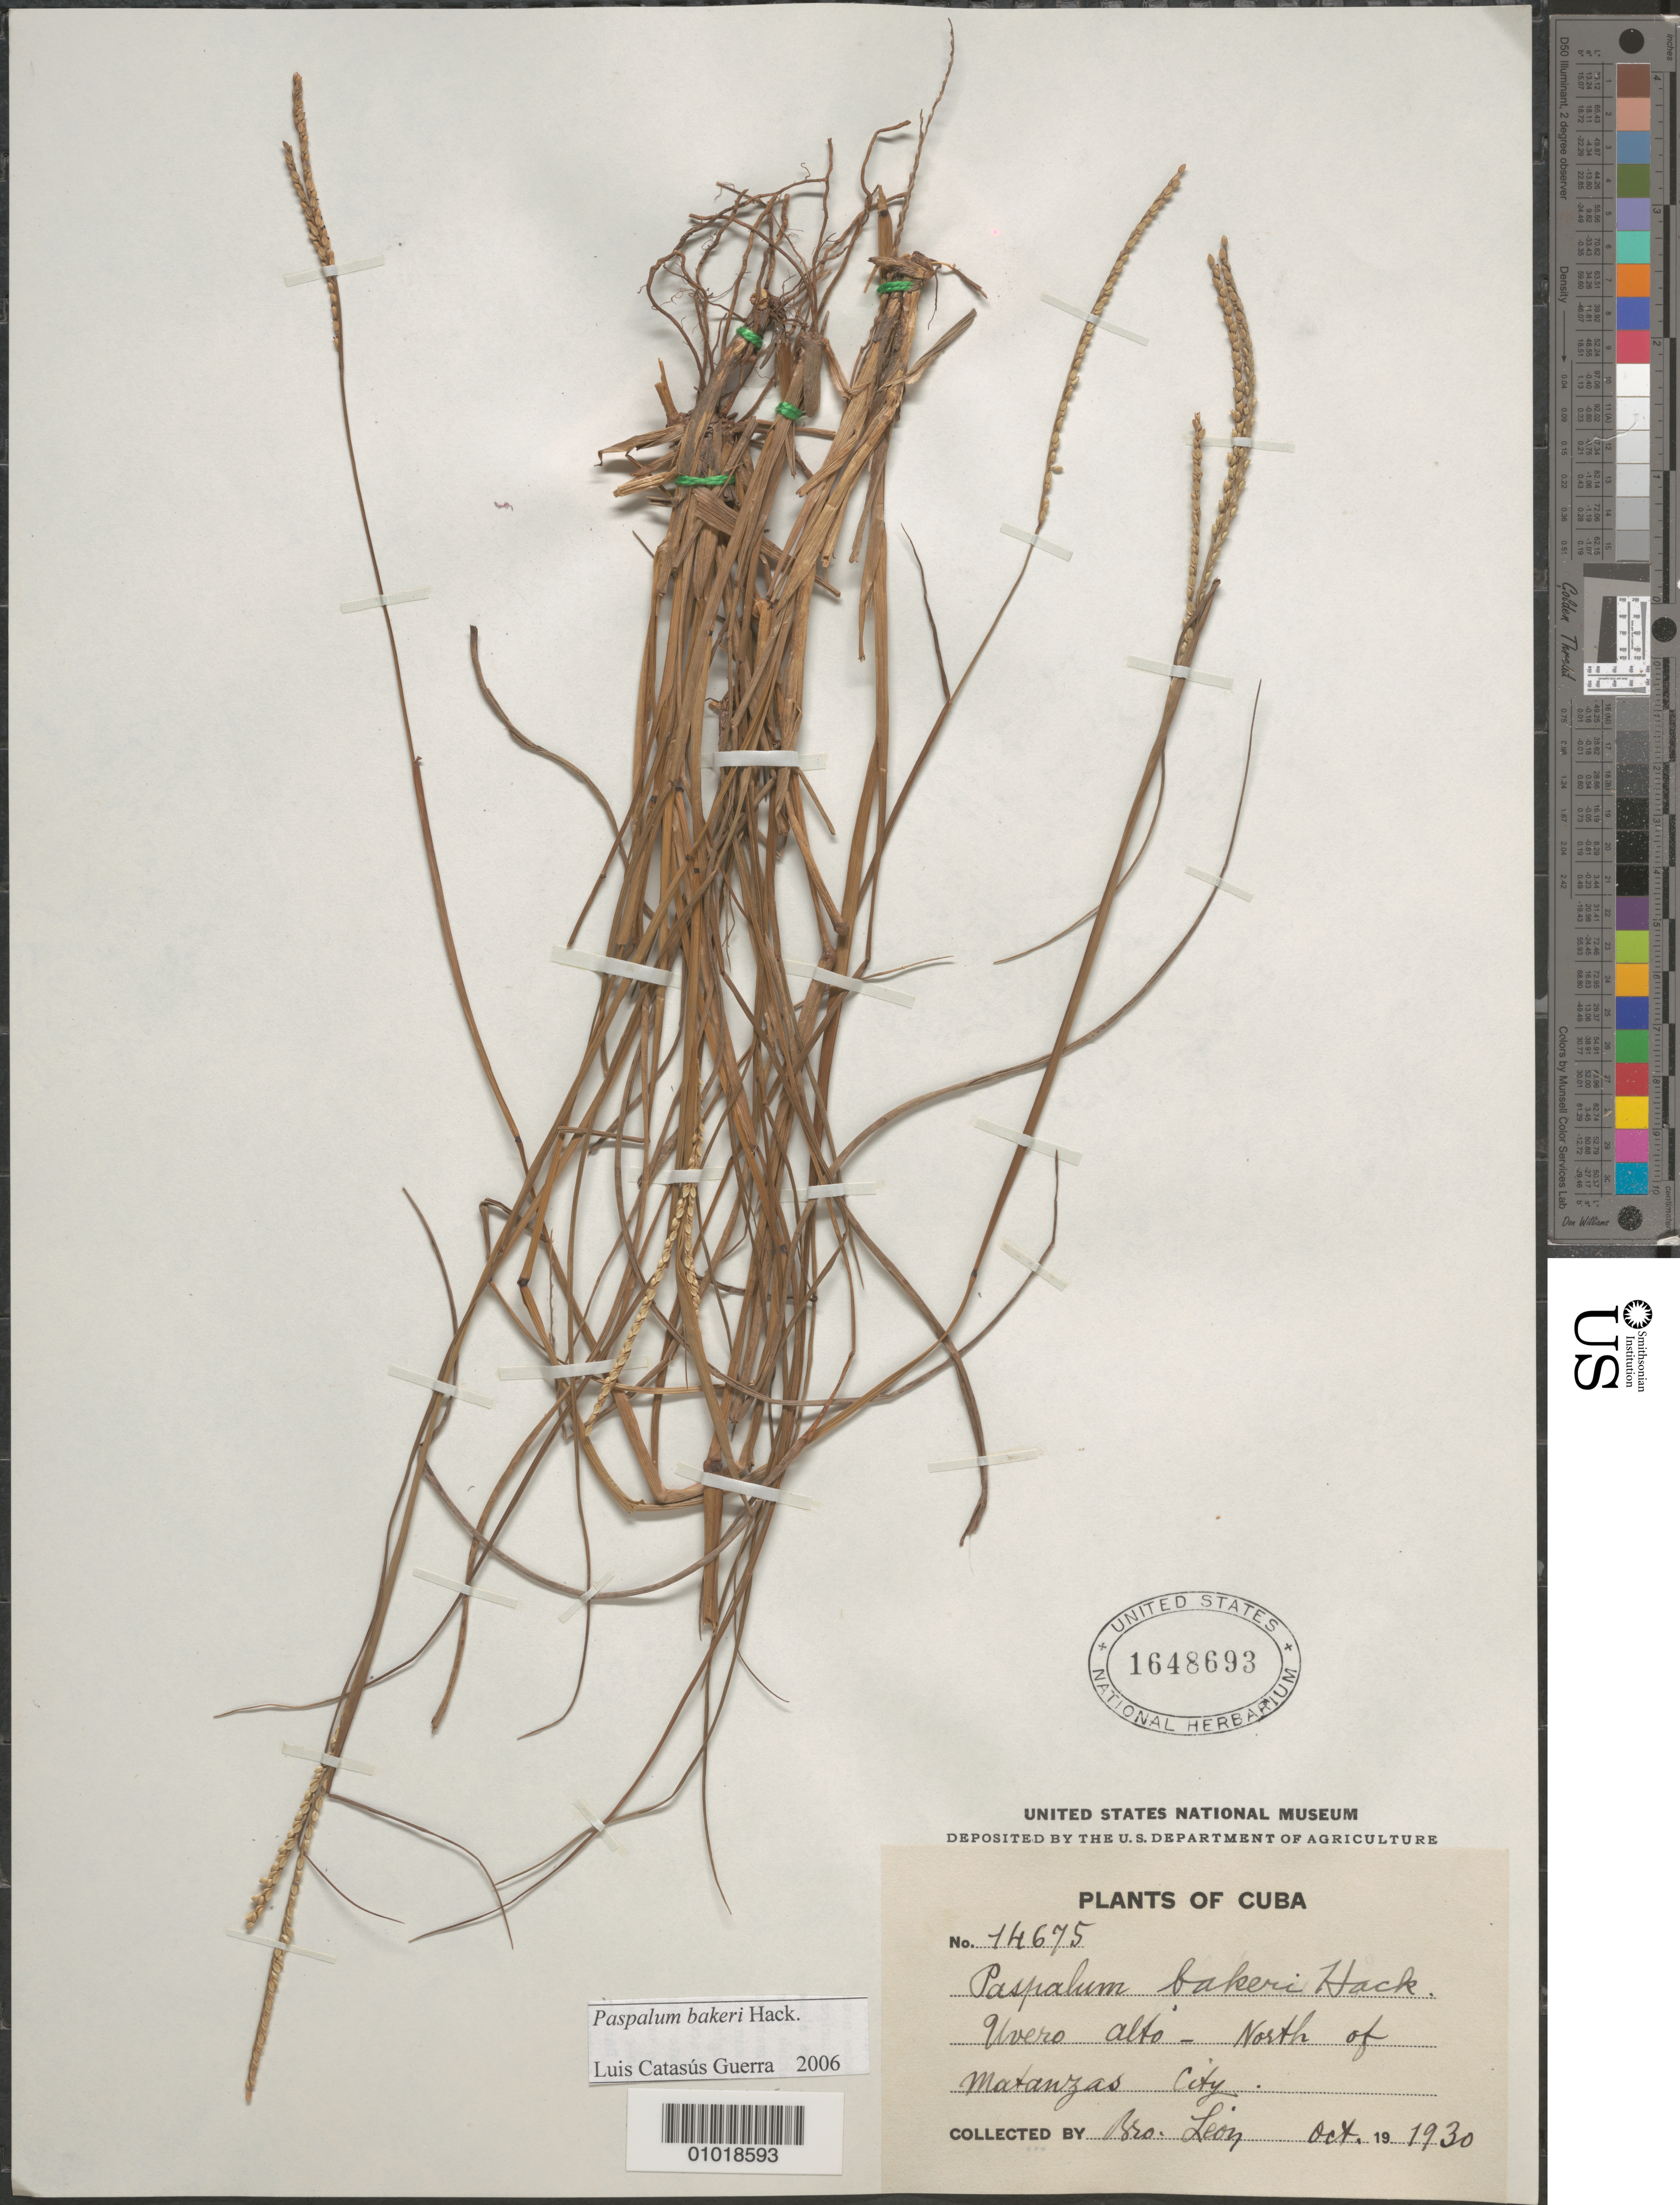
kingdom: Plantae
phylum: Tracheophyta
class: Liliopsida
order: Poales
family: Poaceae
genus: Paspalum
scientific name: Paspalum bakeri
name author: Hook.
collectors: Bro. León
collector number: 14675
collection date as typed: Oct 1930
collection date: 1930-10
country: Cuba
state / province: Matanzas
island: Cuba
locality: Punto Uvero Alto, N of Matanzas City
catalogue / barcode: US 1648693